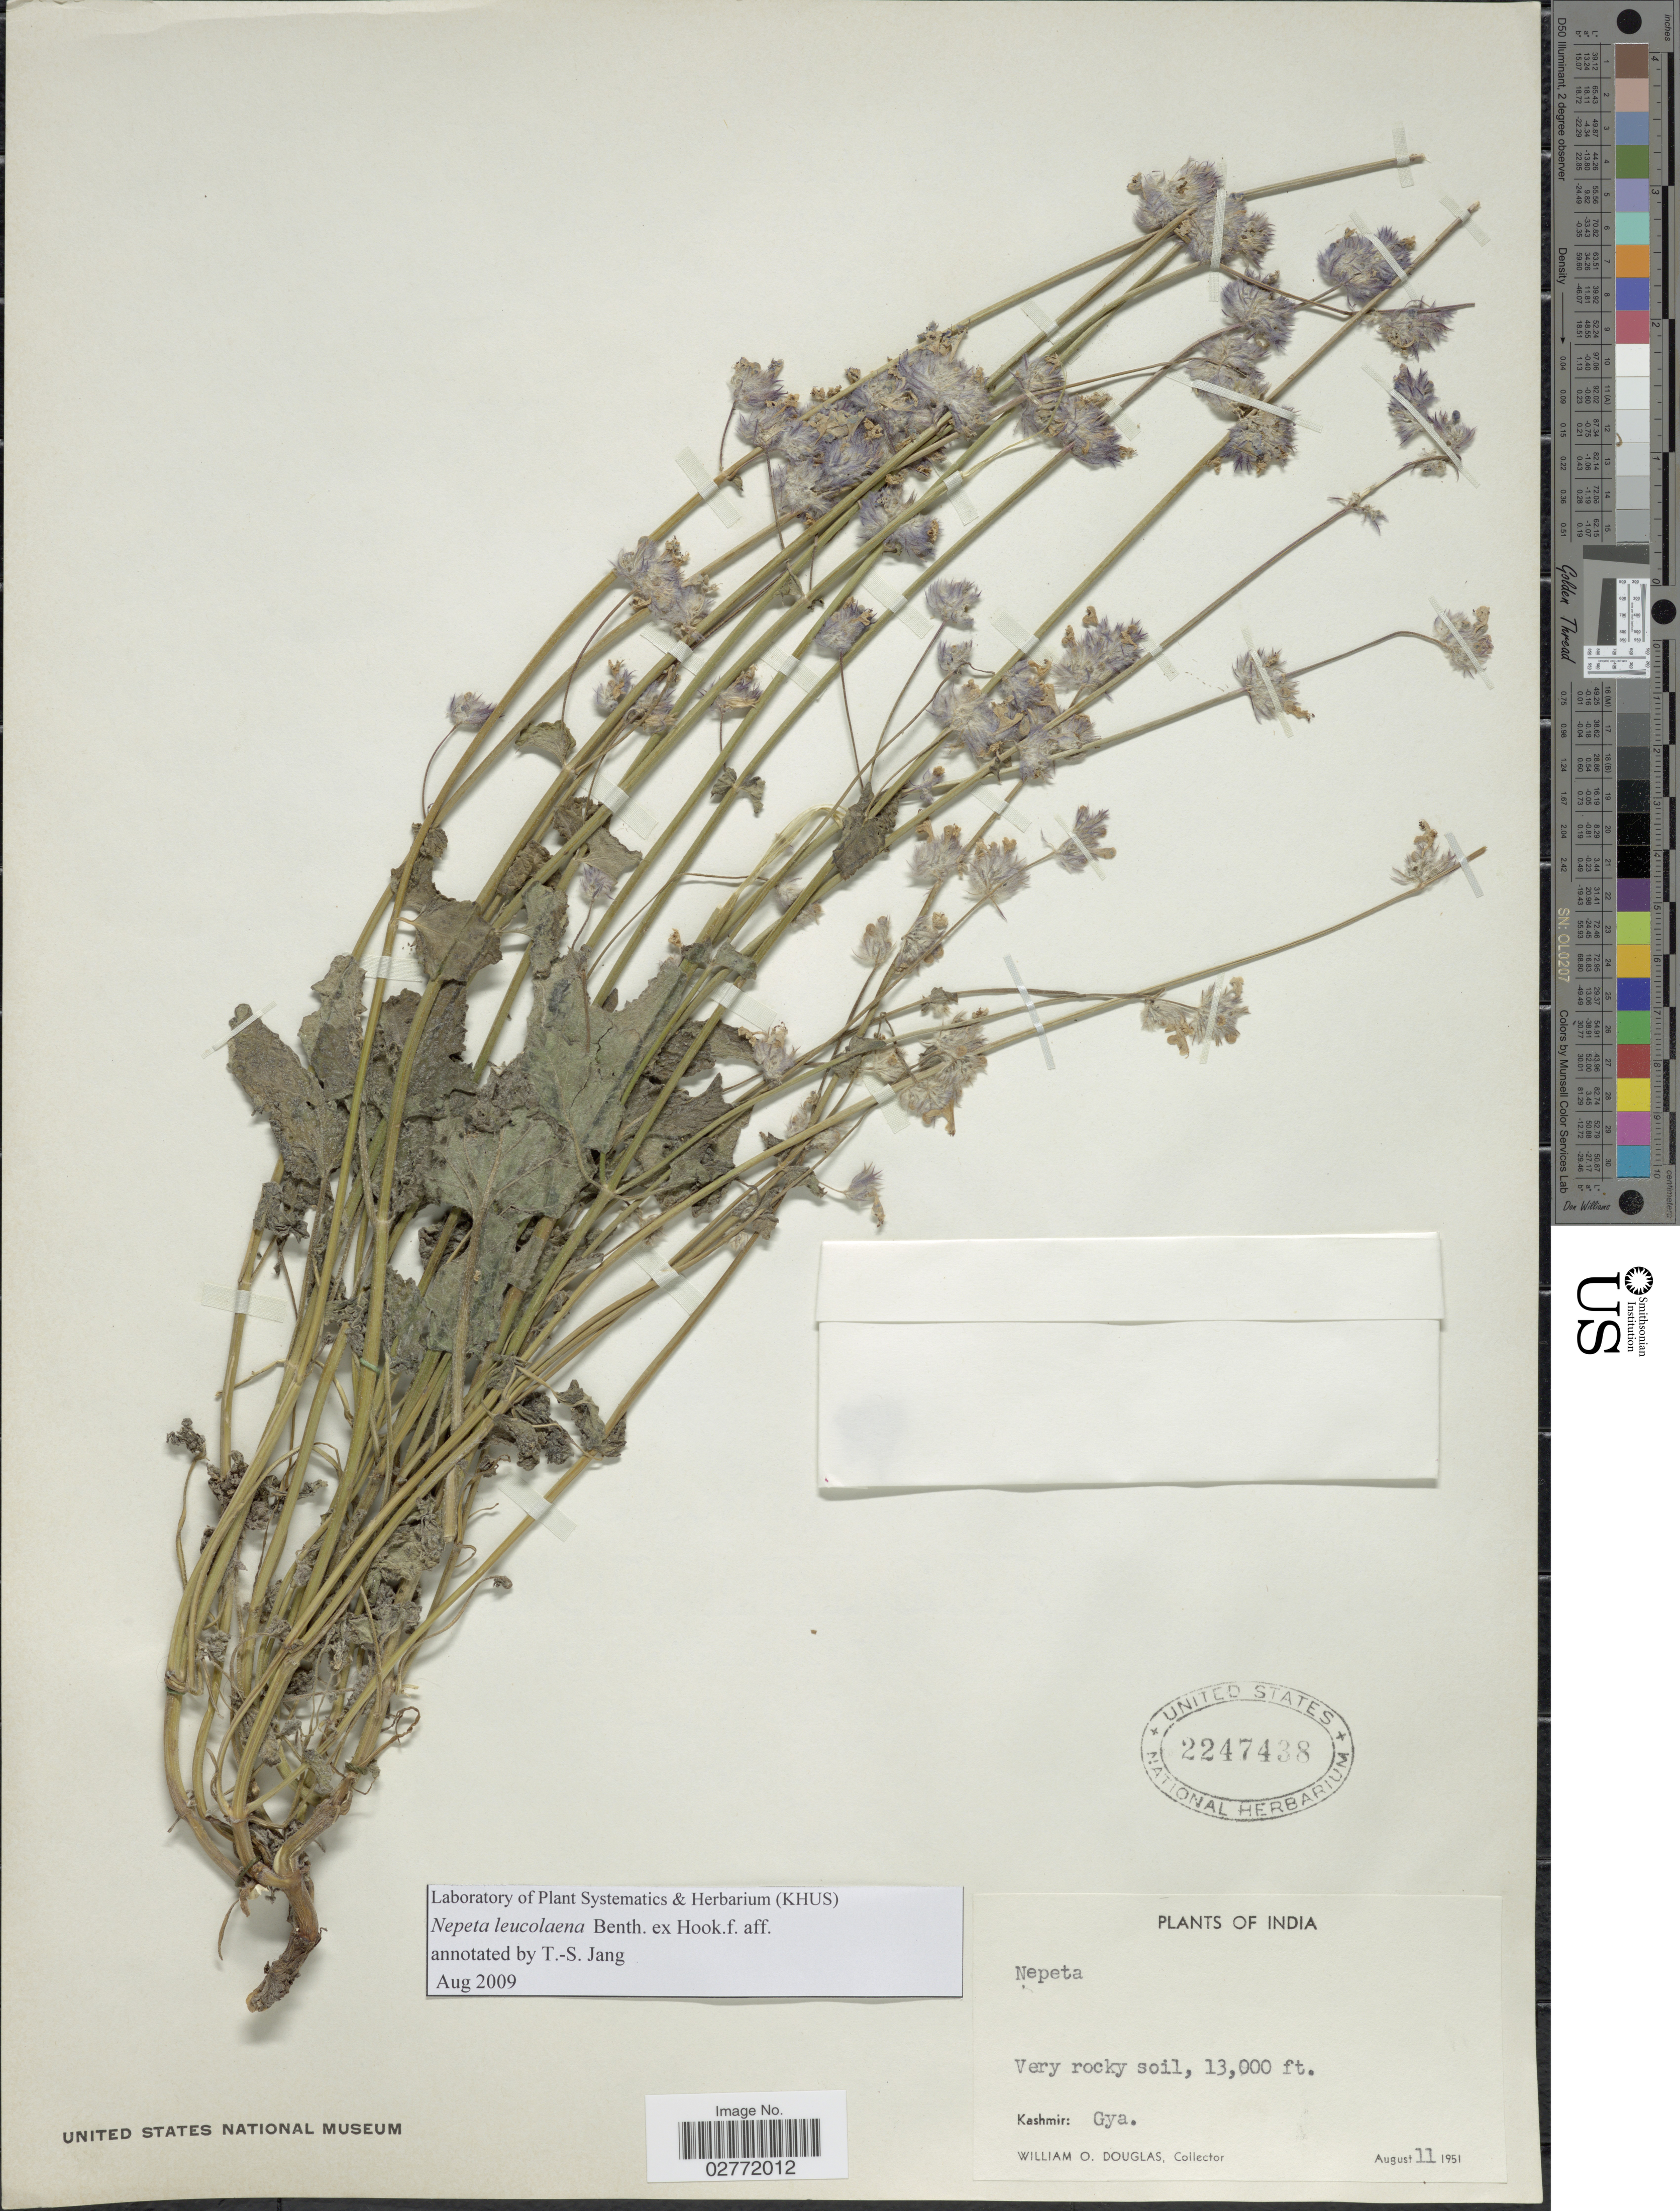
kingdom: Plantae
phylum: Tracheophyta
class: Magnoliopsida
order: Lamiales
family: Lamiaceae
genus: Nepeta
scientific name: Nepeta leucolaena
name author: Benth. ex Hook. f.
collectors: W. Douglas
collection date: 1951-08-11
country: India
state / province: Jammu and Kashmir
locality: Kashmir, Gya.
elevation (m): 3962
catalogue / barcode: US 2247438